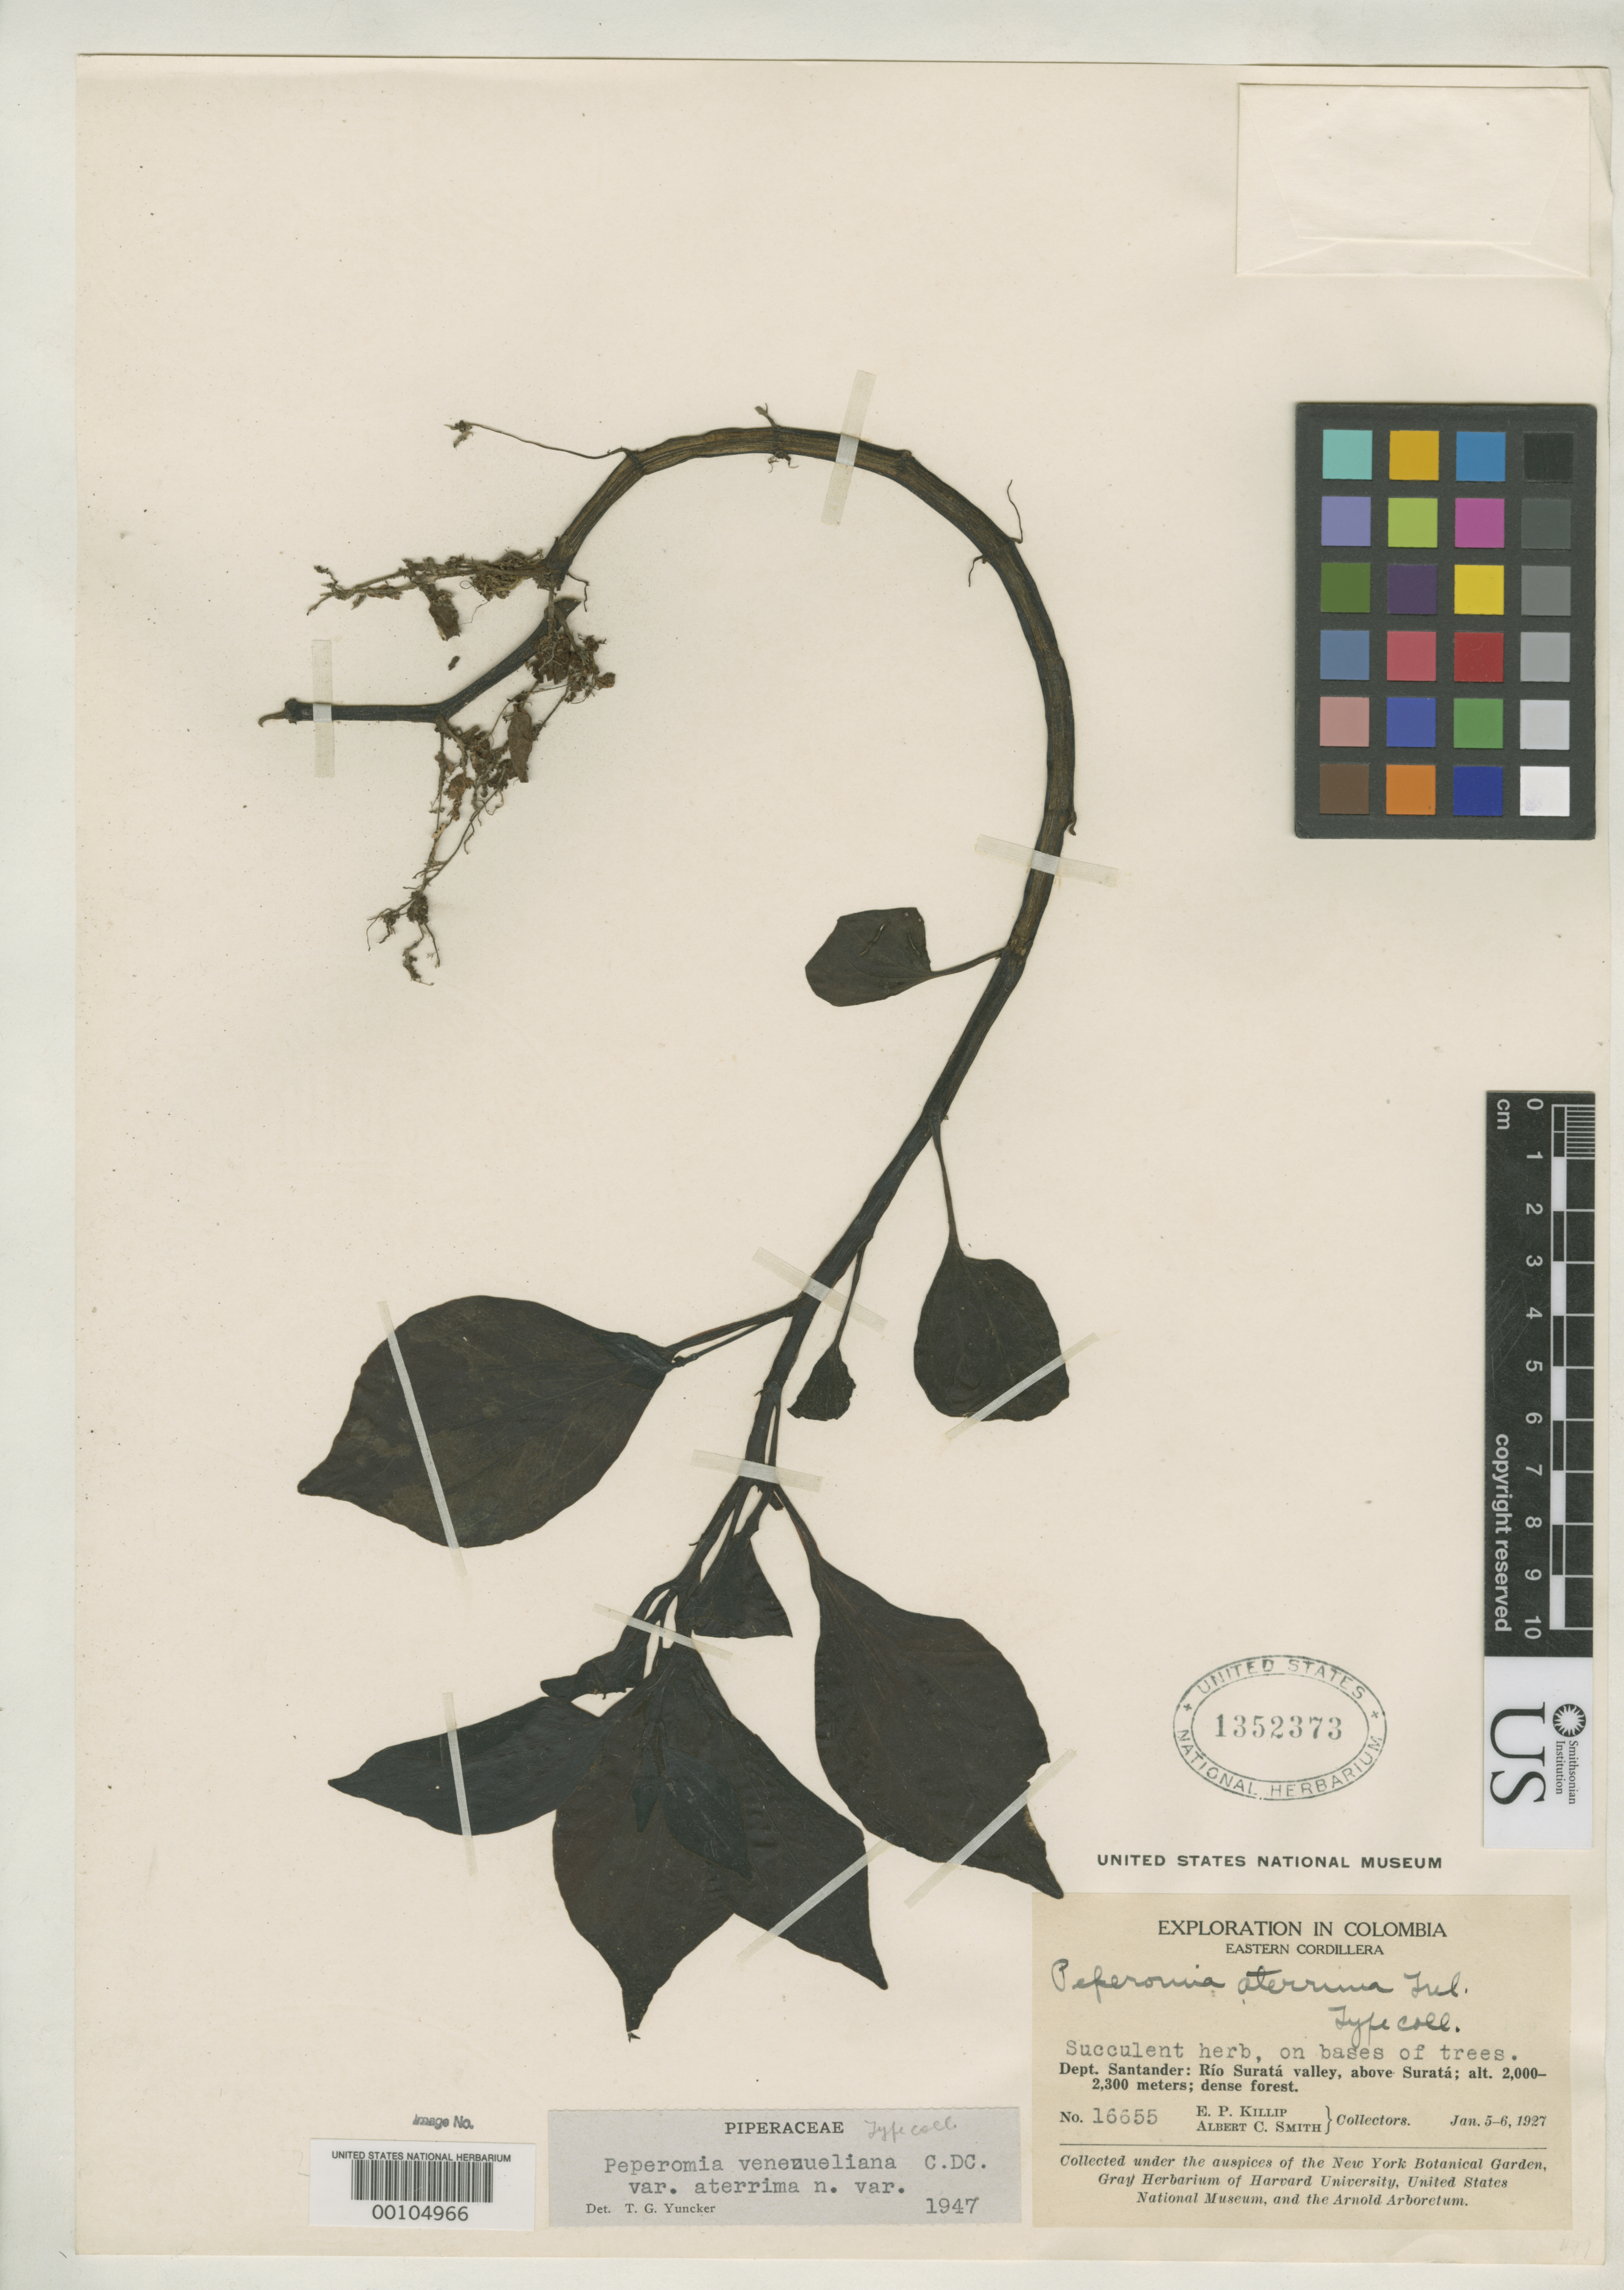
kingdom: Plantae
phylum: Tracheophyta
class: Magnoliopsida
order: Piperales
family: Piperaceae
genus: Peperomia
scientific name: Peperomia venezueliana var. aterrima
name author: Trel. & Yunck.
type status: Isotype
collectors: E. P. Killip & A. C. Smith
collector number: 16655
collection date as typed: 05 Jan 1927 to 06 Jan 1927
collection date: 1927-01-05/1927-01-06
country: Colombia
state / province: Santander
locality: Rio Surata Valley, near Surata.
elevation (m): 2000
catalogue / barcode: US 1352373